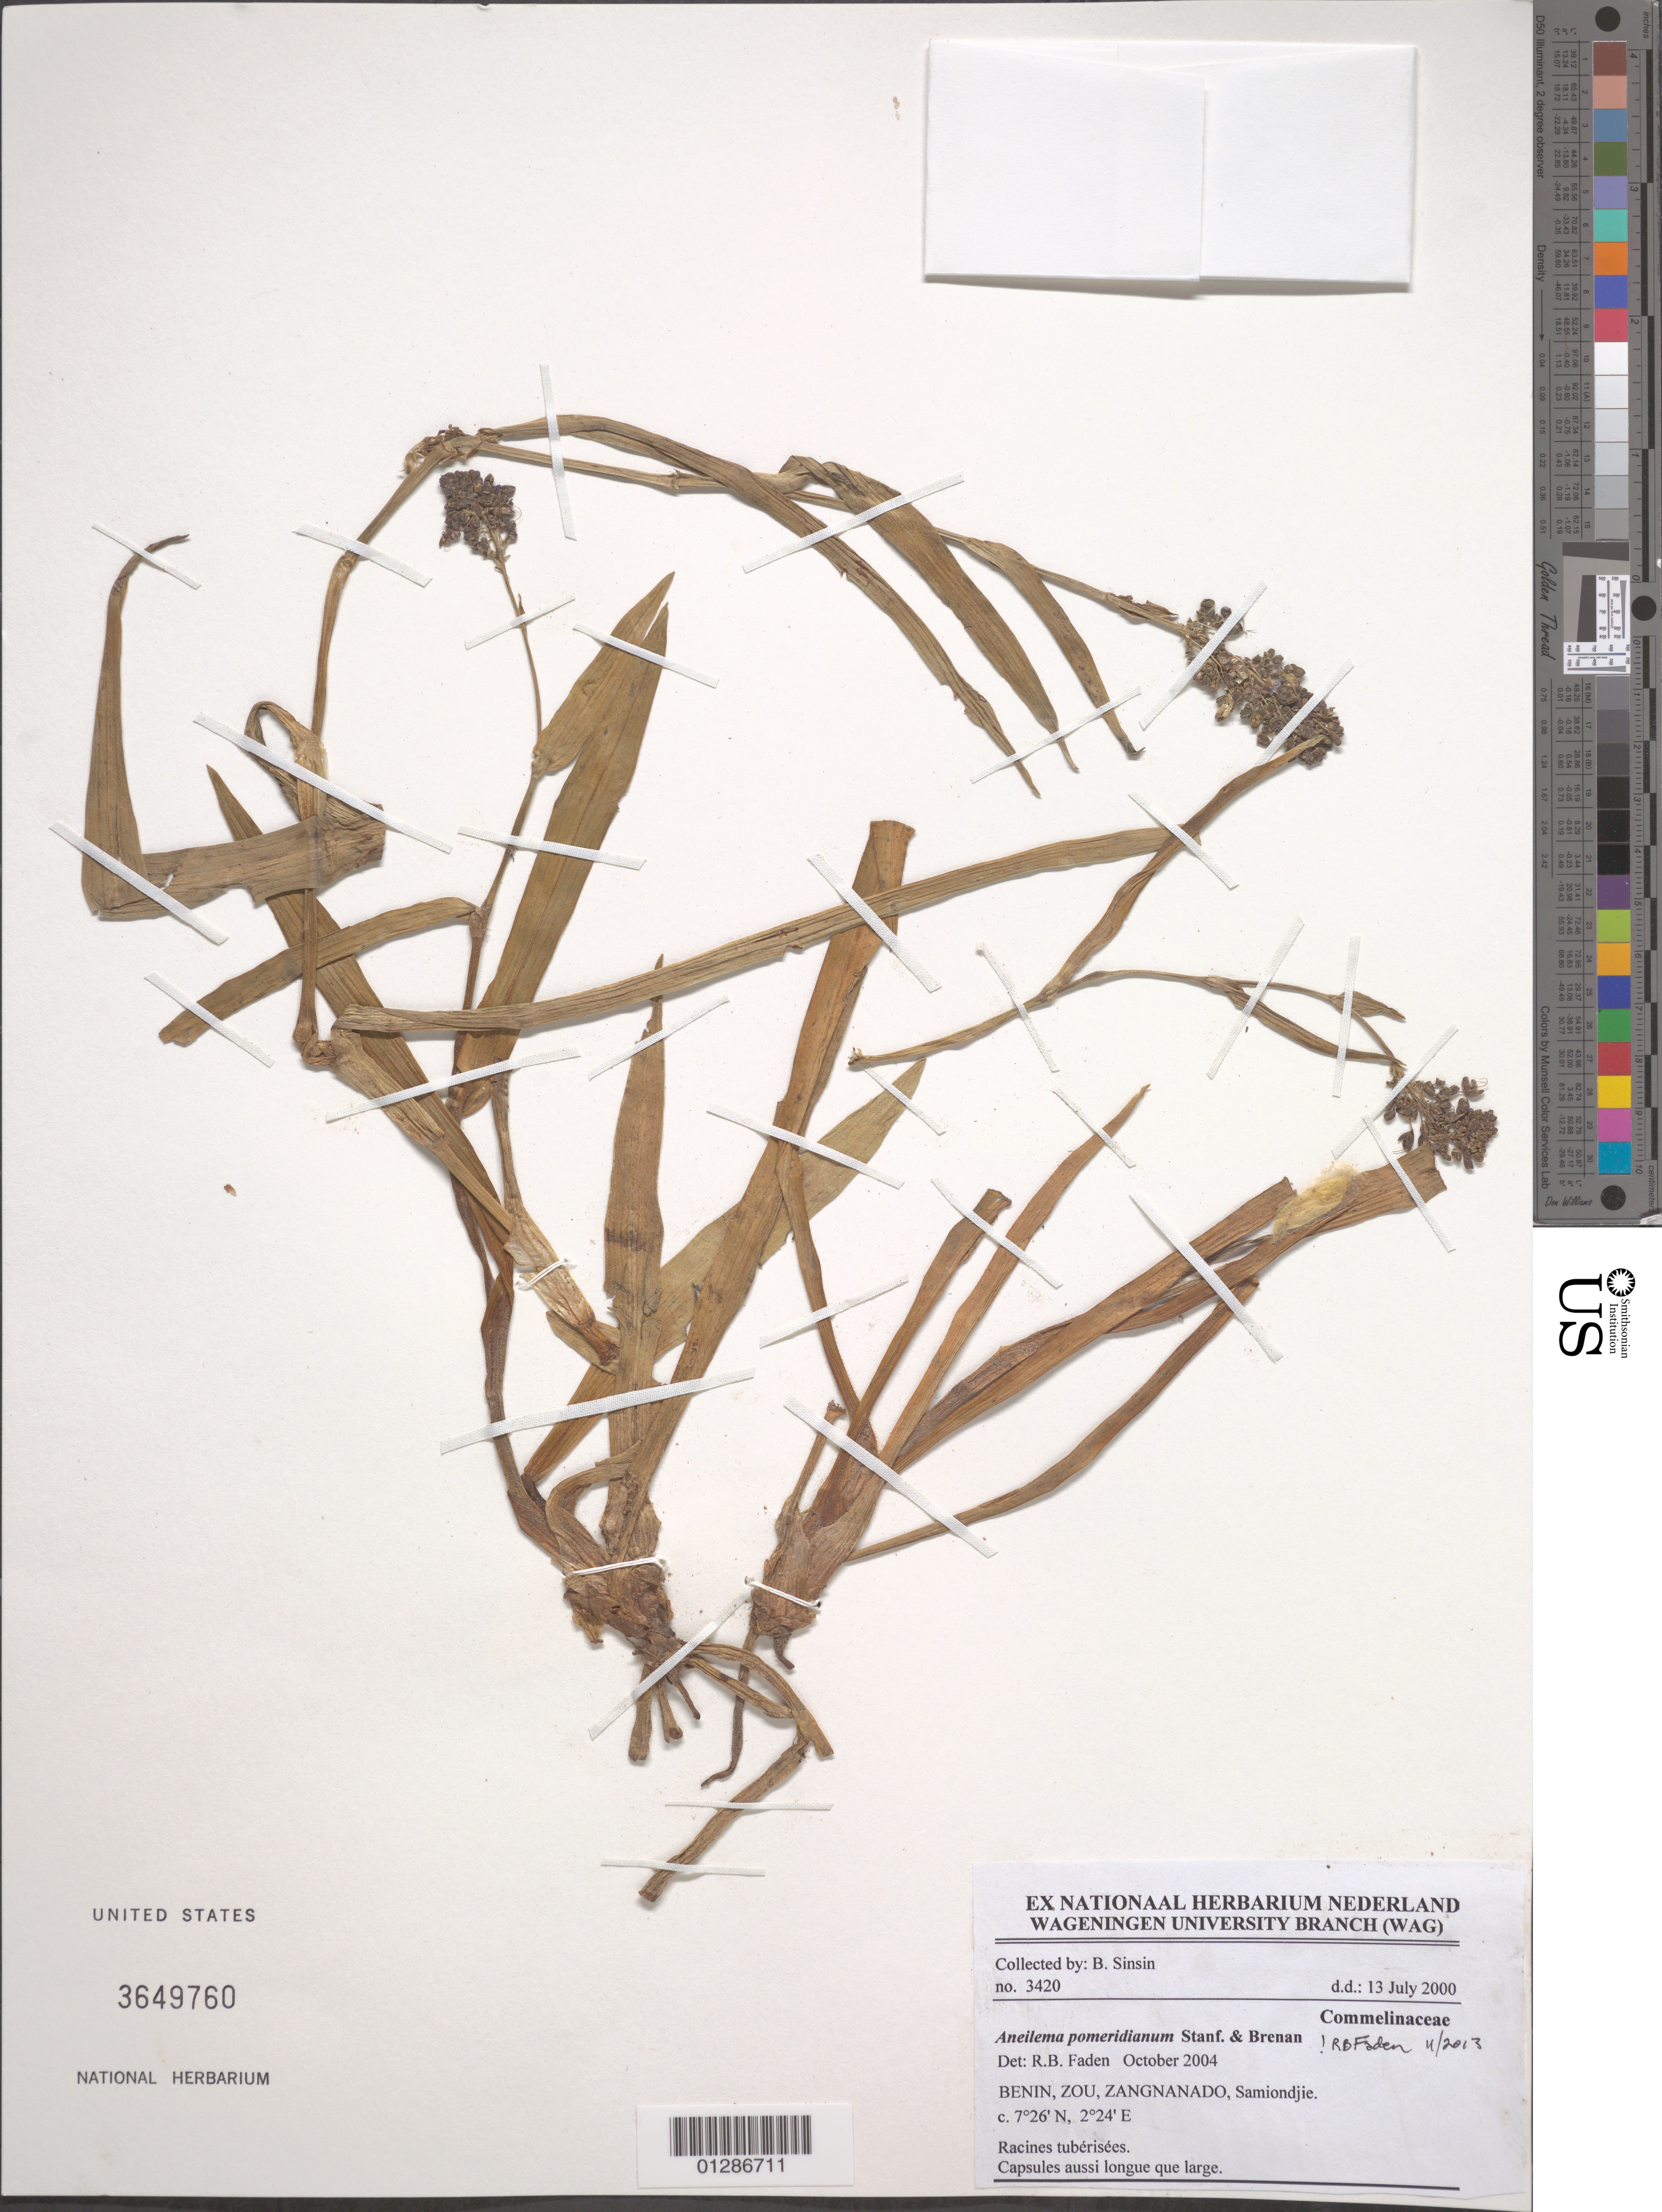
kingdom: Plantae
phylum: Tracheophyta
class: Liliopsida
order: Commelinales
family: Commelinaceae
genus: Aneilema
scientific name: Aneilema pomeridianum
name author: Stanfield & Brenan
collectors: B. Sinsin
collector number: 3420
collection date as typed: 13 Jul 2000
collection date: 2000-07-13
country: Benin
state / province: Zou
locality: Zangnanado, Samiondjie.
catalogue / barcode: US 3649760